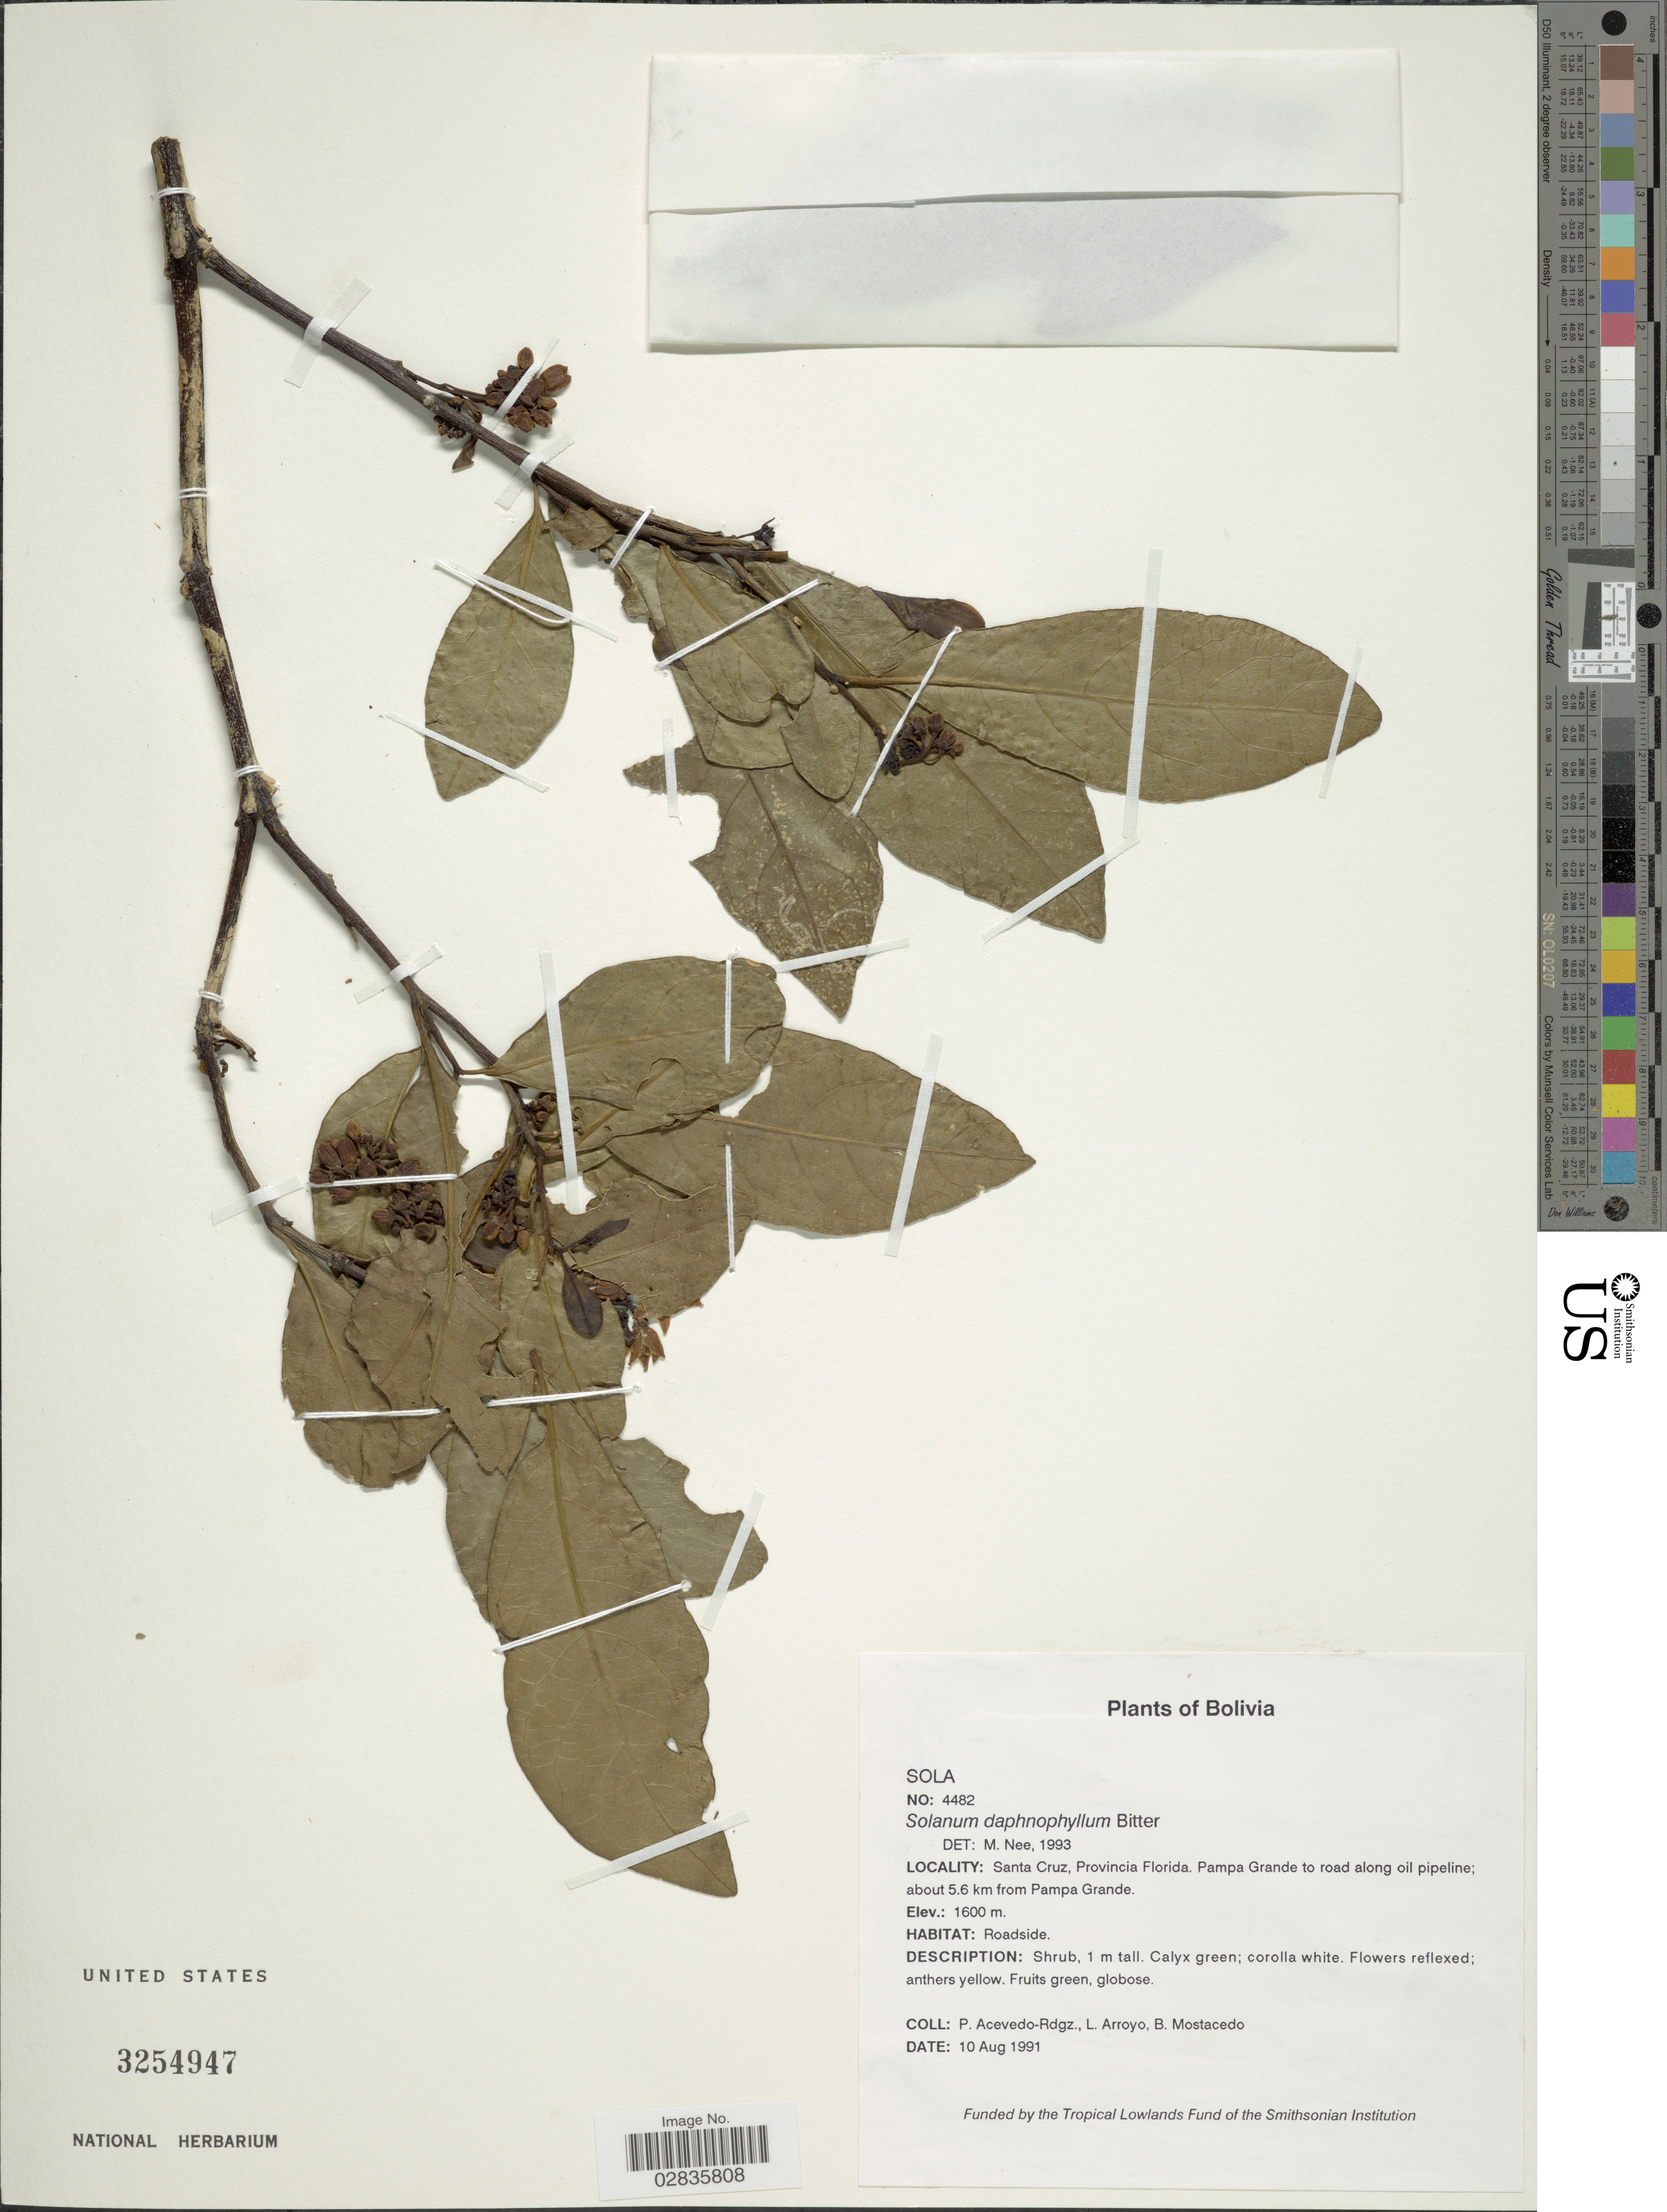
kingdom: Plantae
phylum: Tracheophyta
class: Magnoliopsida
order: Solanales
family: Solanaceae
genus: Solanum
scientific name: Solanum daphnophyllum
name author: Bitter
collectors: P. Acevedo-Rodr., L. Arroyo & B. Mostacedo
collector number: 4482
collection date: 1991-08-10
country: Bolivia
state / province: Santa Cruz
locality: Provincia Florida, Pampa Grande to road along oil pipeline; about 5.6 km from Pampa Grande.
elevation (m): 1600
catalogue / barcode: US 3254947